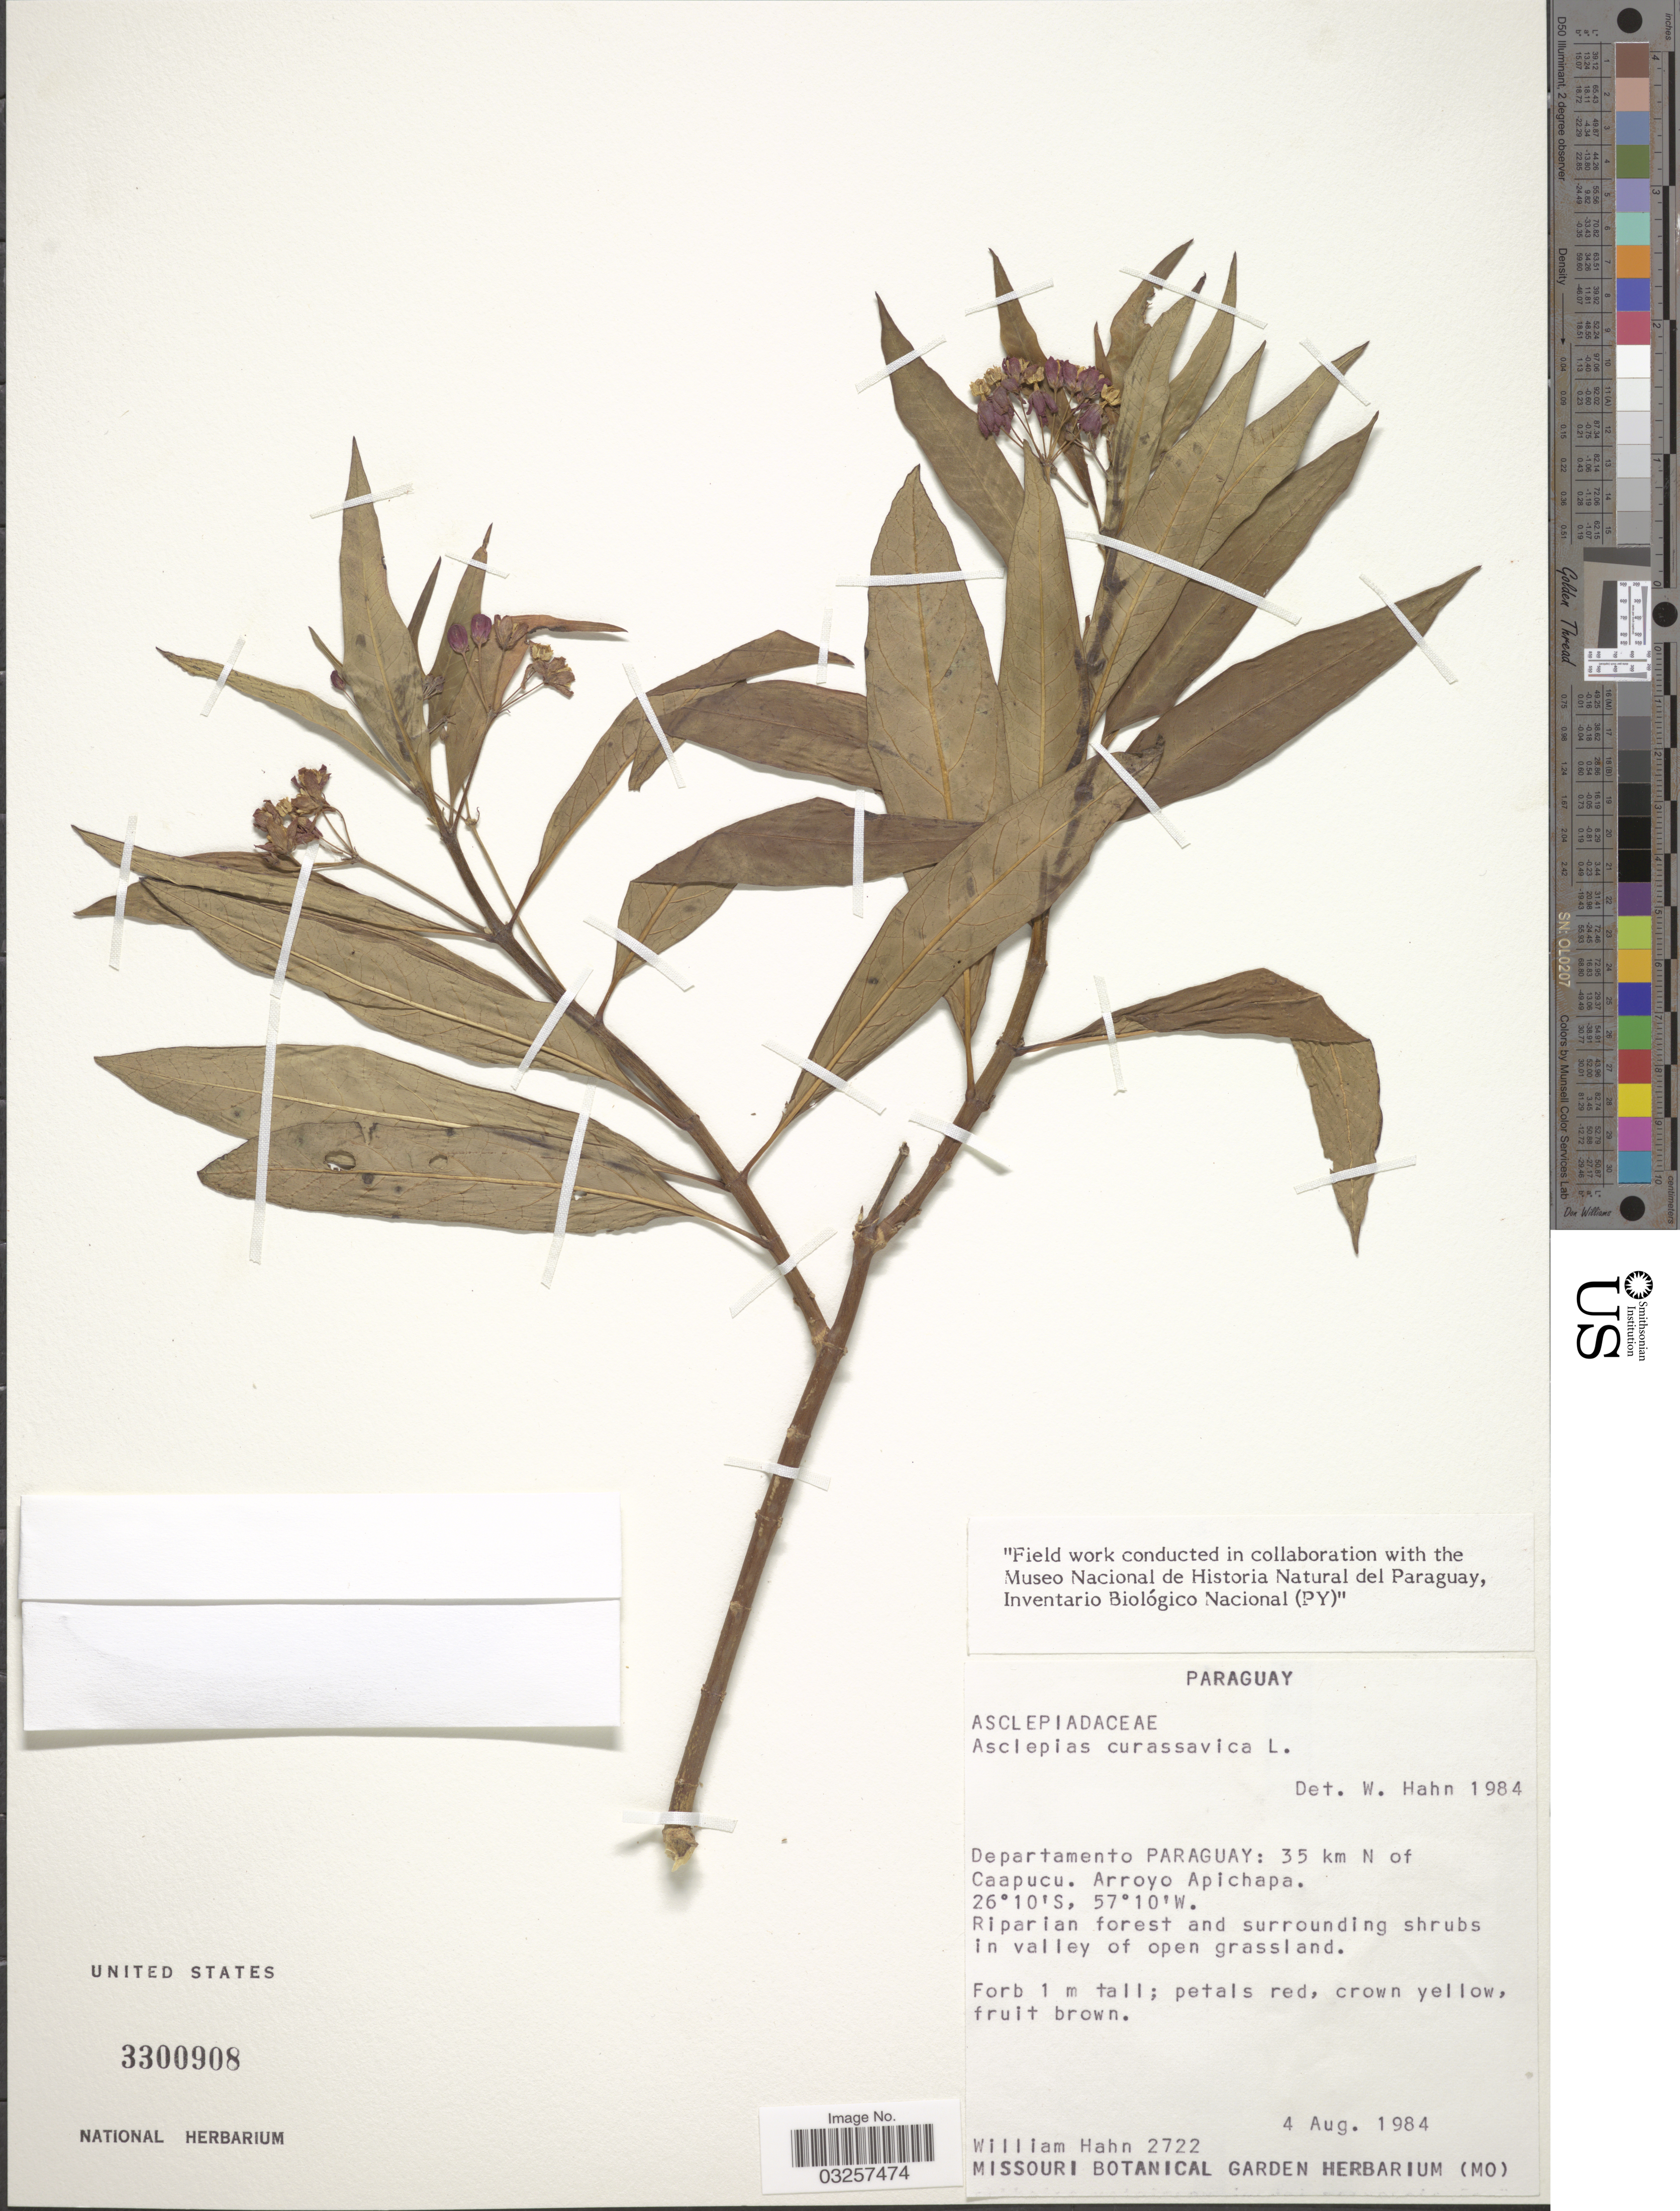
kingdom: Plantae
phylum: Tracheophyta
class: Magnoliopsida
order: Gentianales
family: Apocynaceae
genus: Asclepias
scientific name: Asclepias curassavica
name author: L.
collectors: W. Hahn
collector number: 2722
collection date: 1984-08-04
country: Argentina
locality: Departamento Paraguay: 35 km N of Caapucu. Arroyo Apichapa.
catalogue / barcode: US 3300908